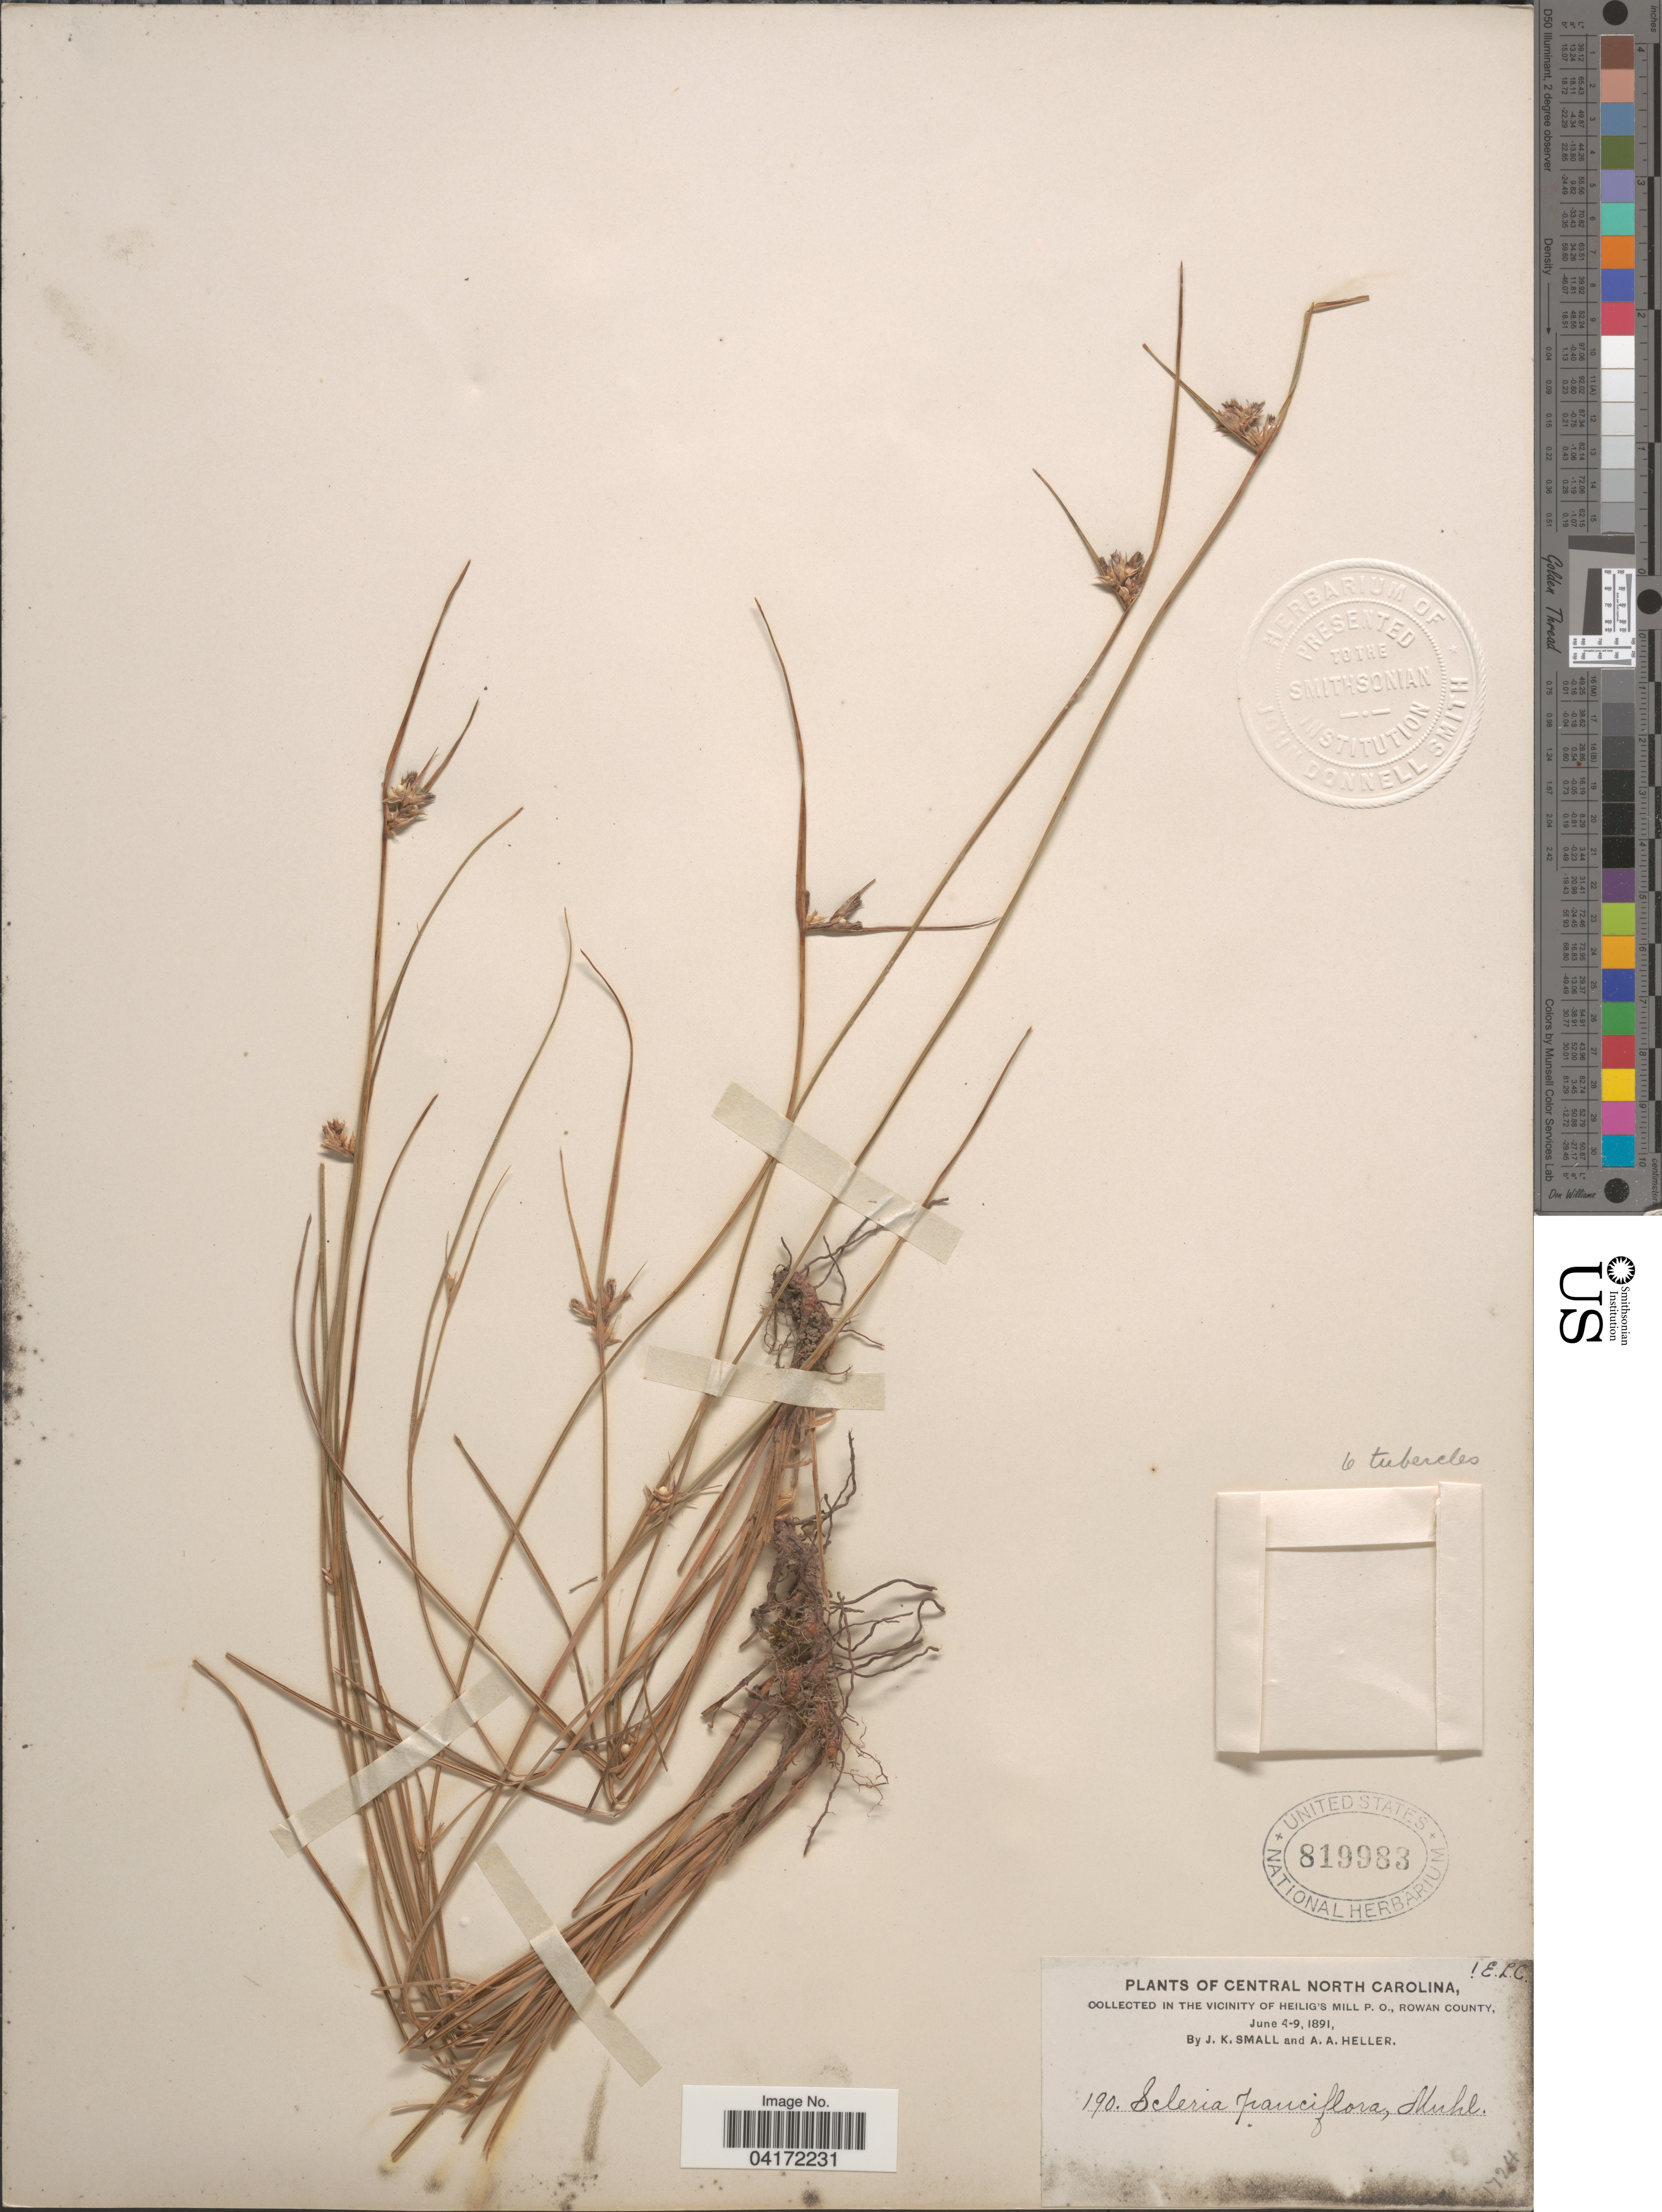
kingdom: Plantae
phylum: Tracheophyta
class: Liliopsida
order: Poales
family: Cyperaceae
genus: Scleria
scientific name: Scleria pauciflora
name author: Muhl. ex Willd.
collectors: J. K. Small & A. A. Heller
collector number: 190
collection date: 1891-06-04/1891-06-09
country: United States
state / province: North Carolina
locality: Central North Carolina. In the vicinity of Heilig's Mill P. O., Rowan County.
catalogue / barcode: US 819983